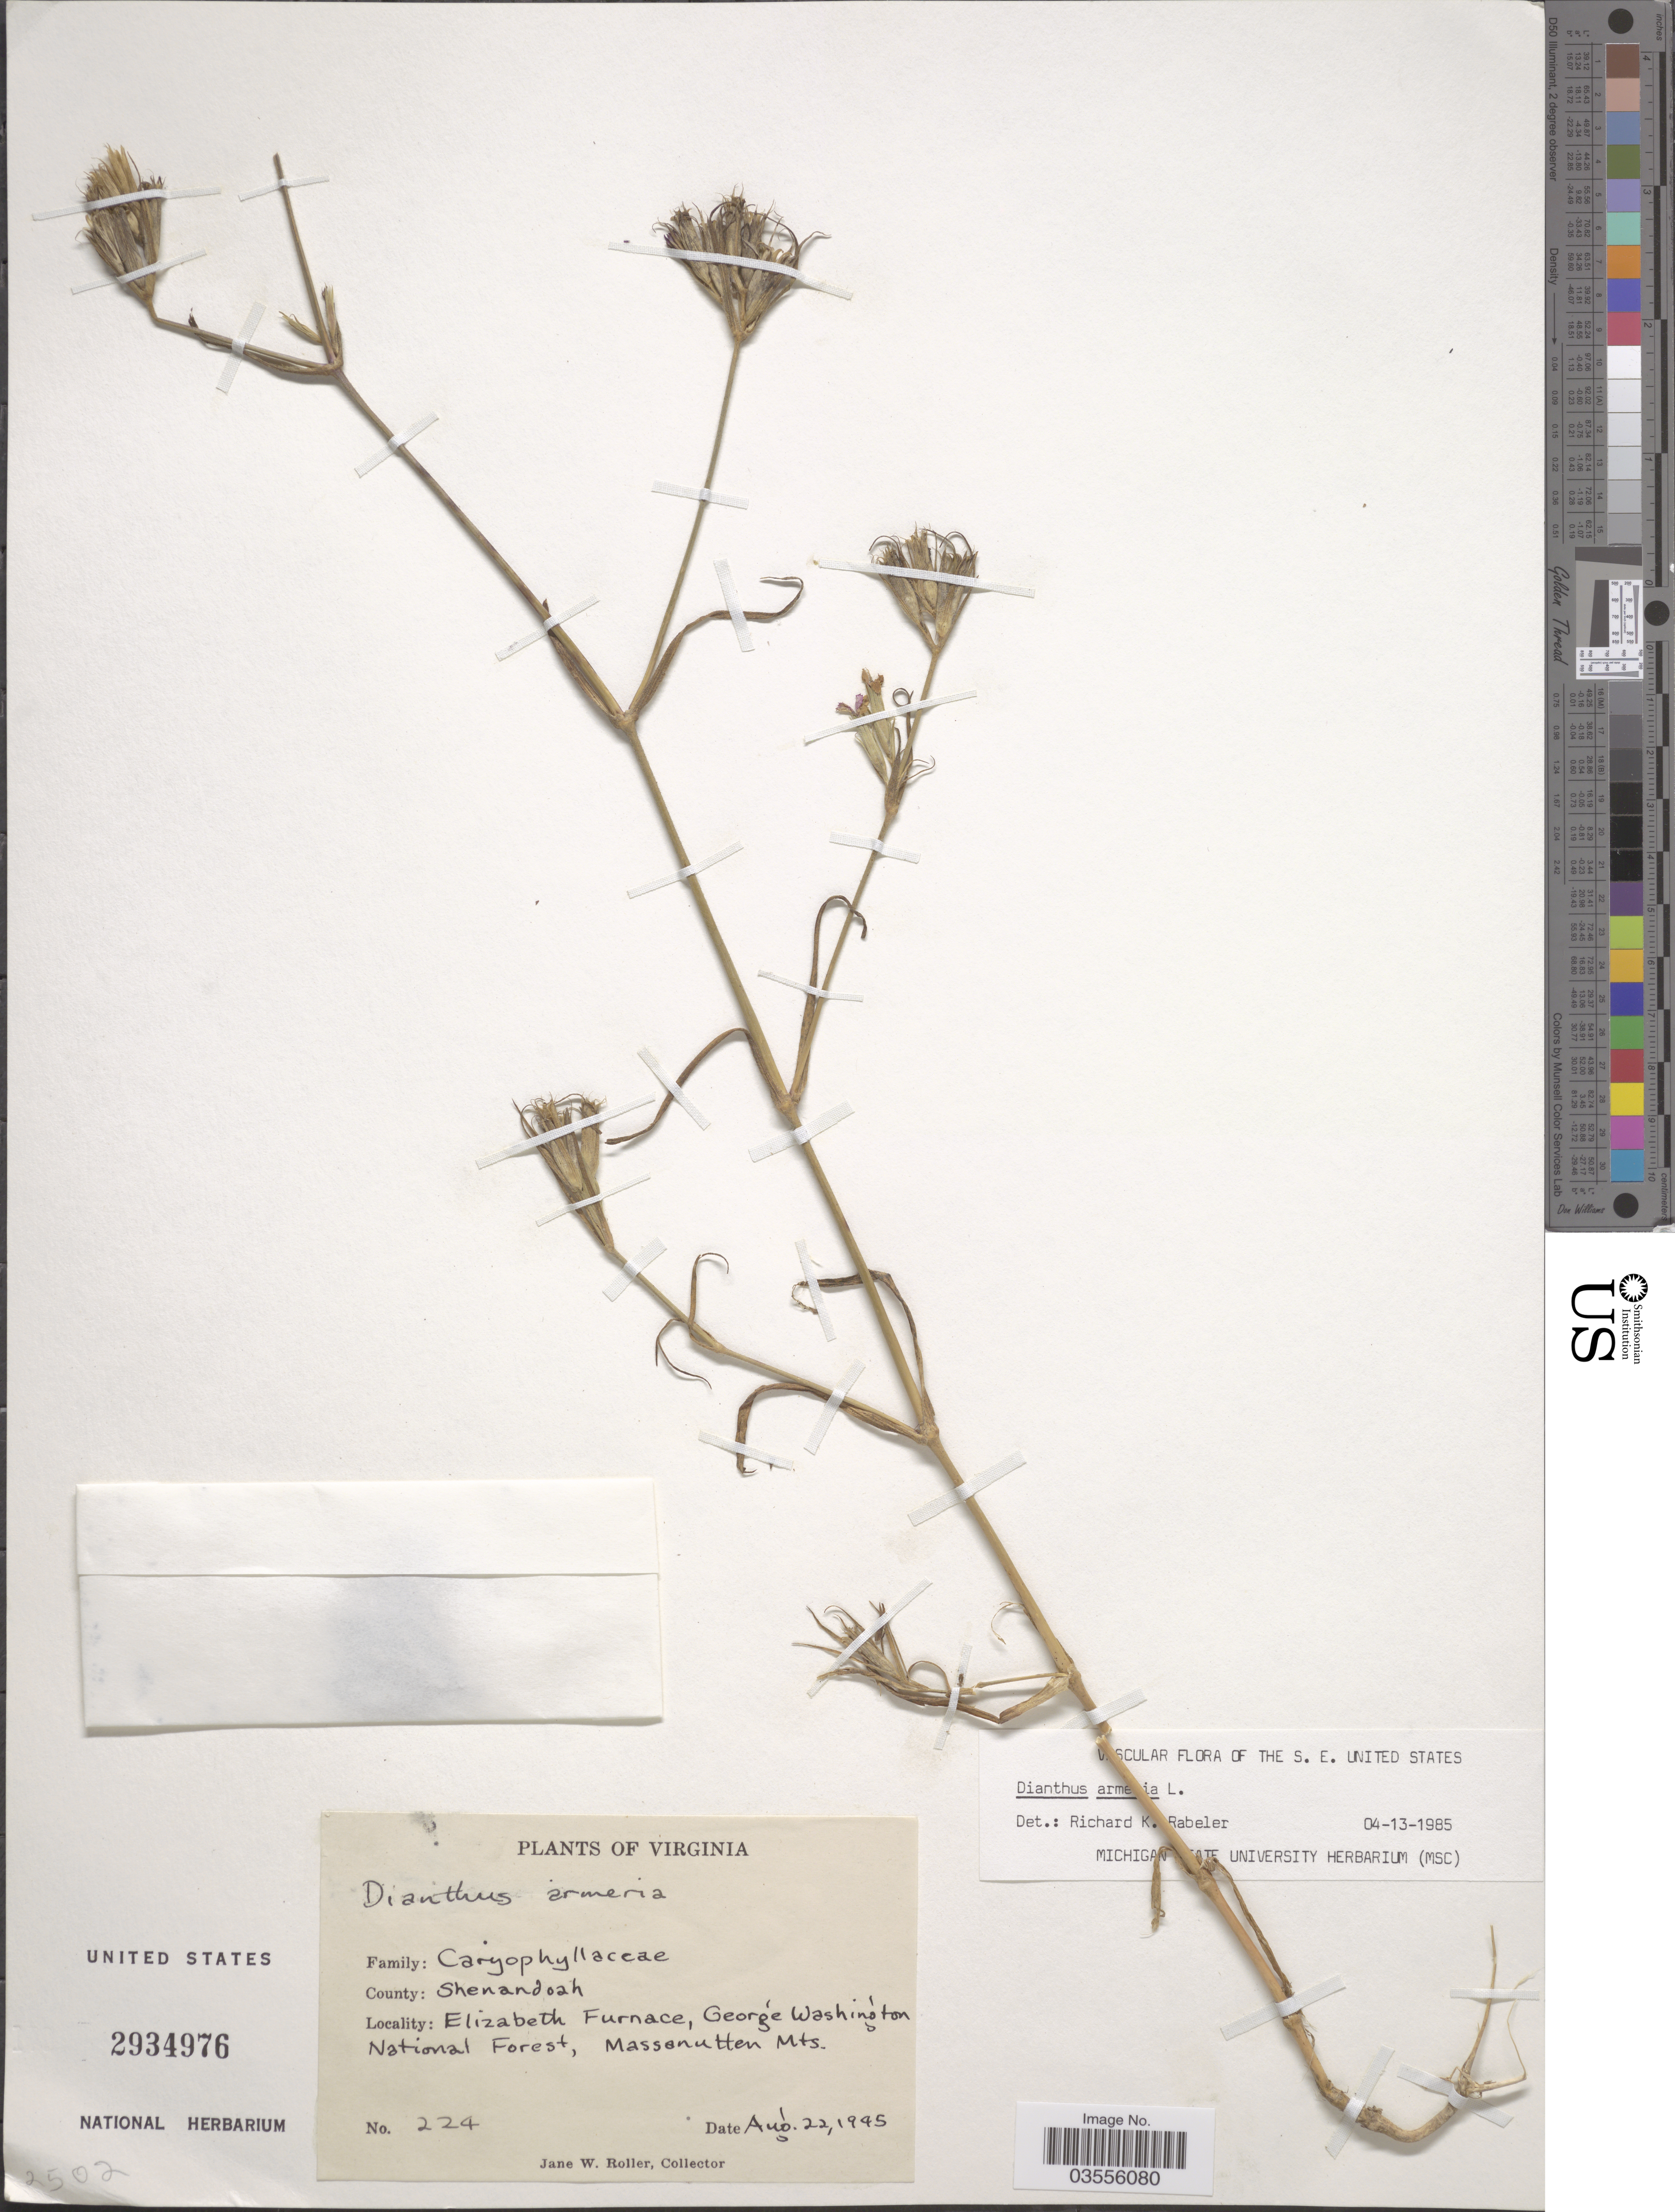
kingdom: Plantae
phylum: Tracheophyta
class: Magnoliopsida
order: Caryophyllales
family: Caryophyllaceae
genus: Dianthus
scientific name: Dianthus armeria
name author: L.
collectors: J. W. Roller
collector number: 224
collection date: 1945-08-22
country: United States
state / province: Virginia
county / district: Shenandoah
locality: Elizabeth Furnace, George Washington National Forest, Massanutten Mts.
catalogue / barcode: US 2934976